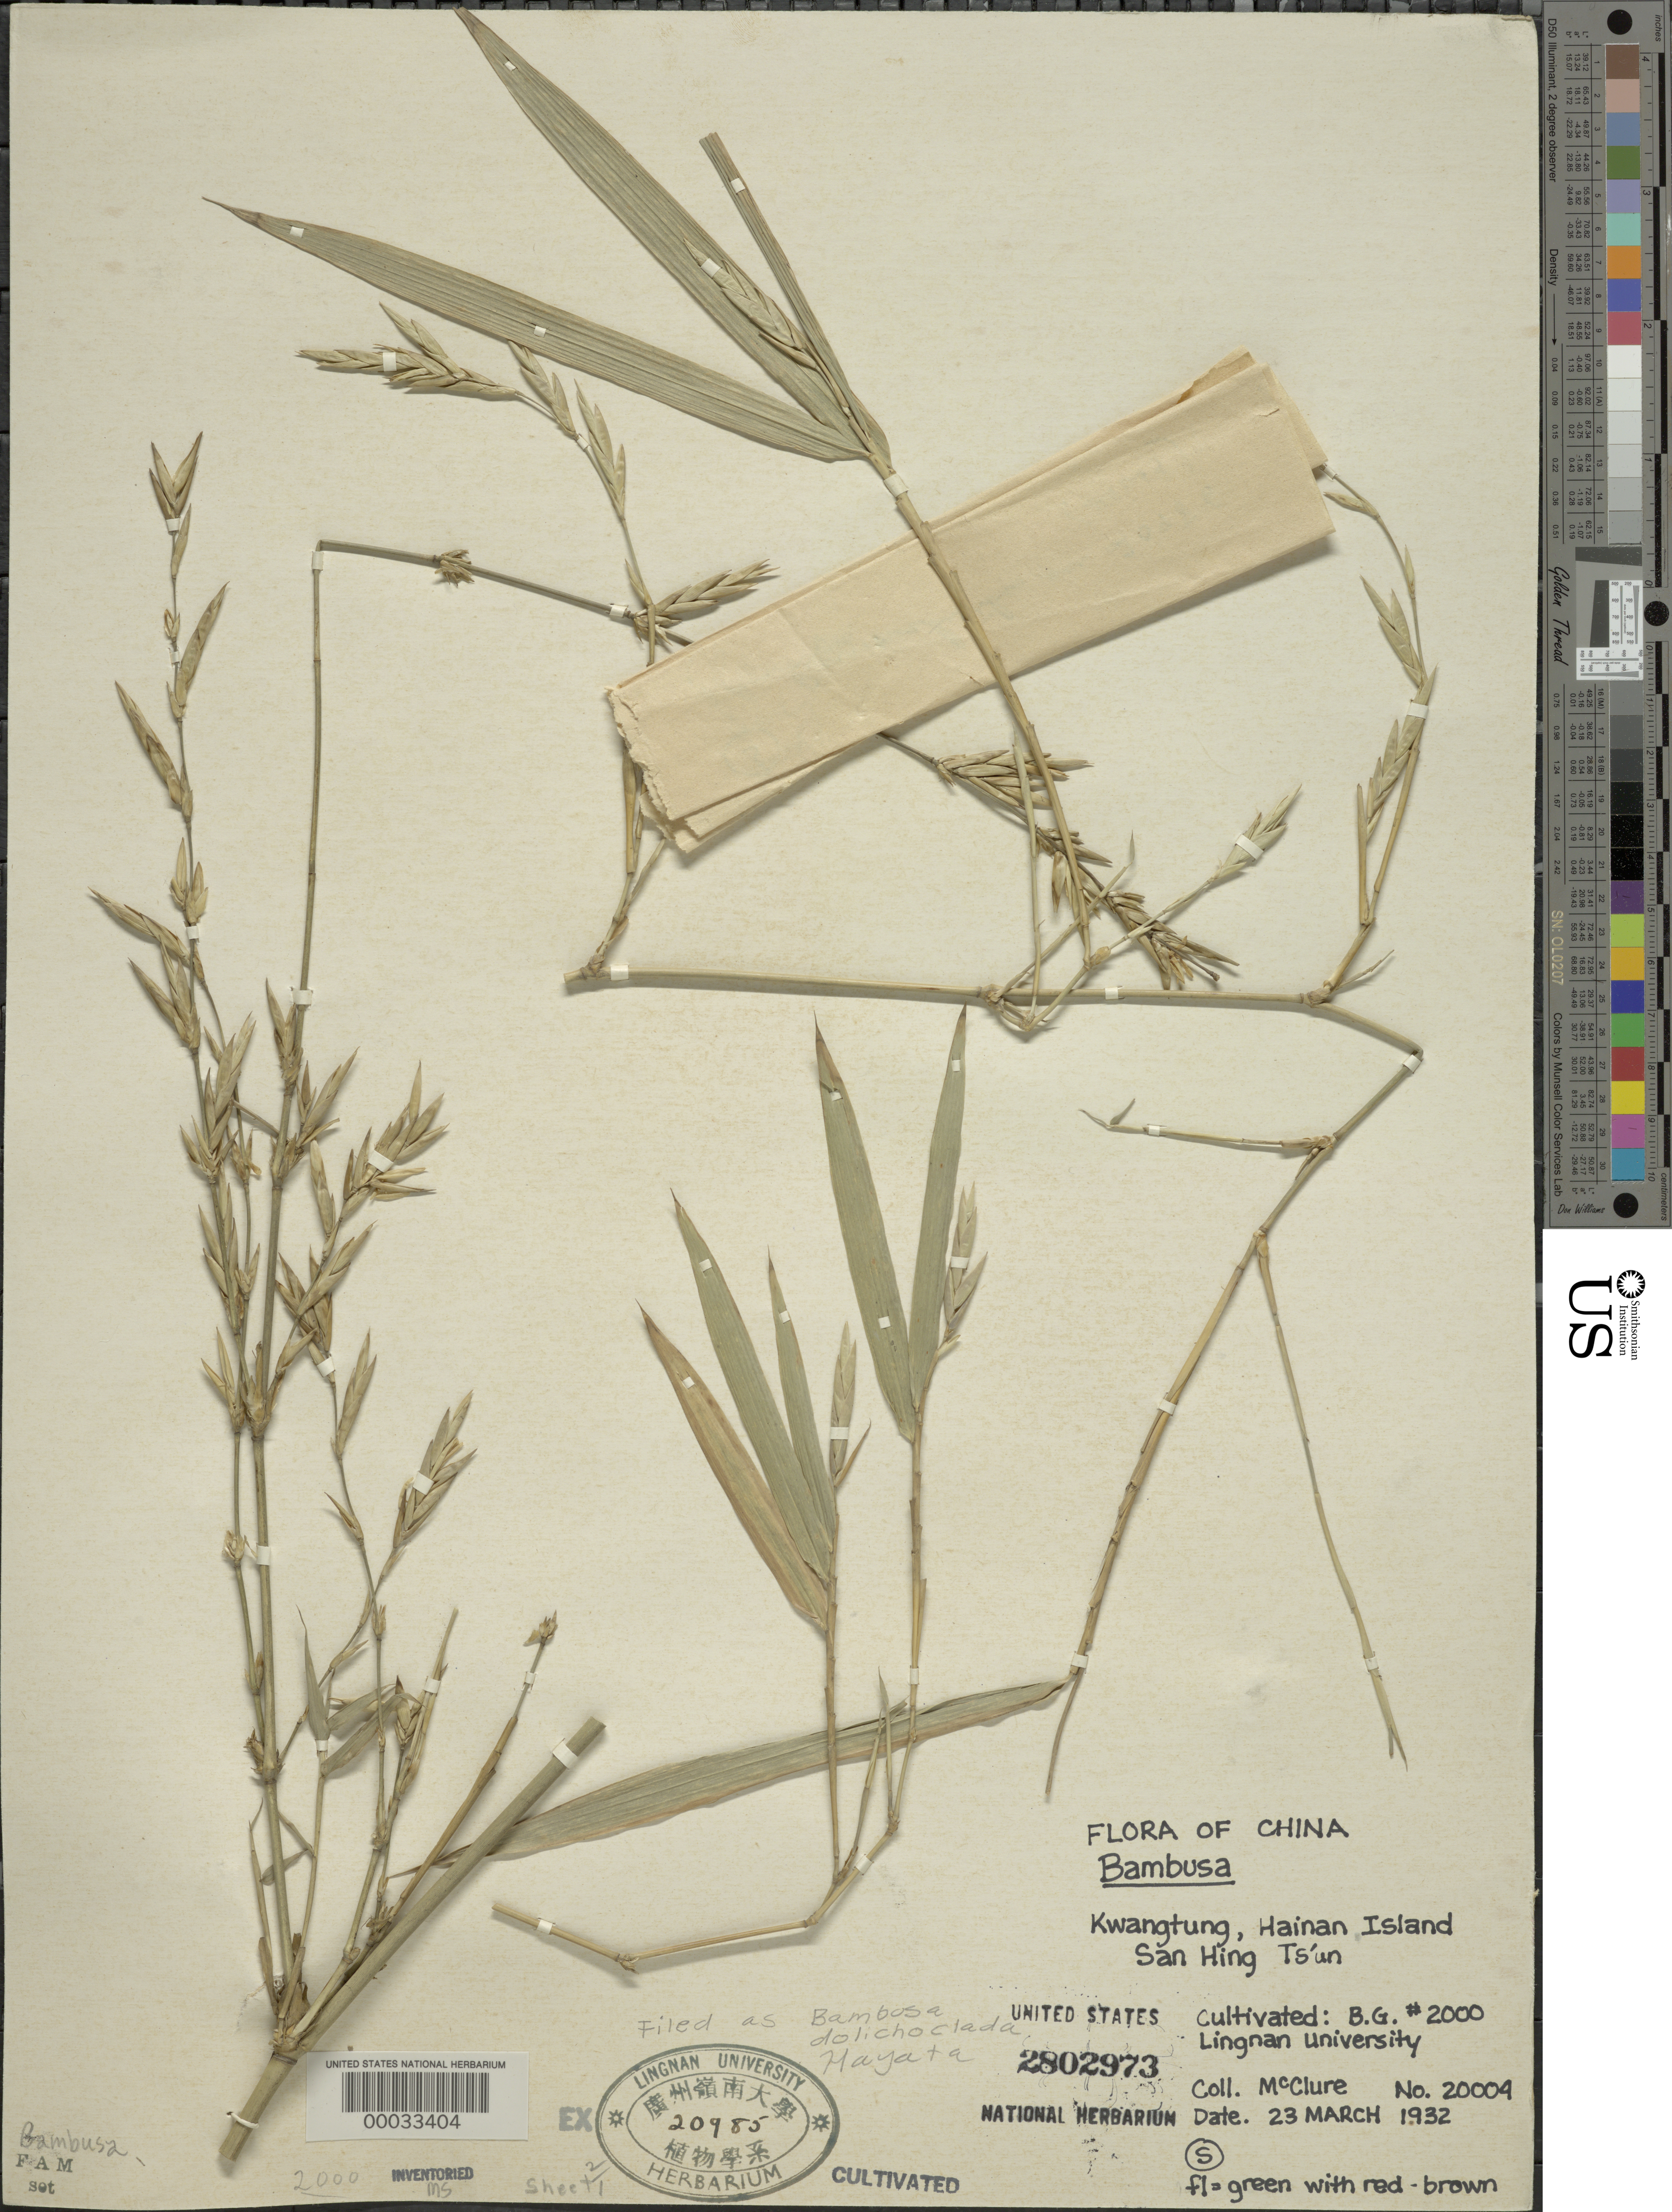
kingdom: Plantae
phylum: Tracheophyta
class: Liliopsida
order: Poales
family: Poaceae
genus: Bambusa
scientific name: Bambusa sp.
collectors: F. A. McClure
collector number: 20004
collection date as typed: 23 Mar 1932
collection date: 1932-03-23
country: China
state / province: Hainan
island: Hainan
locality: Lingnan university bamboo garden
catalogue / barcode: US 2802973